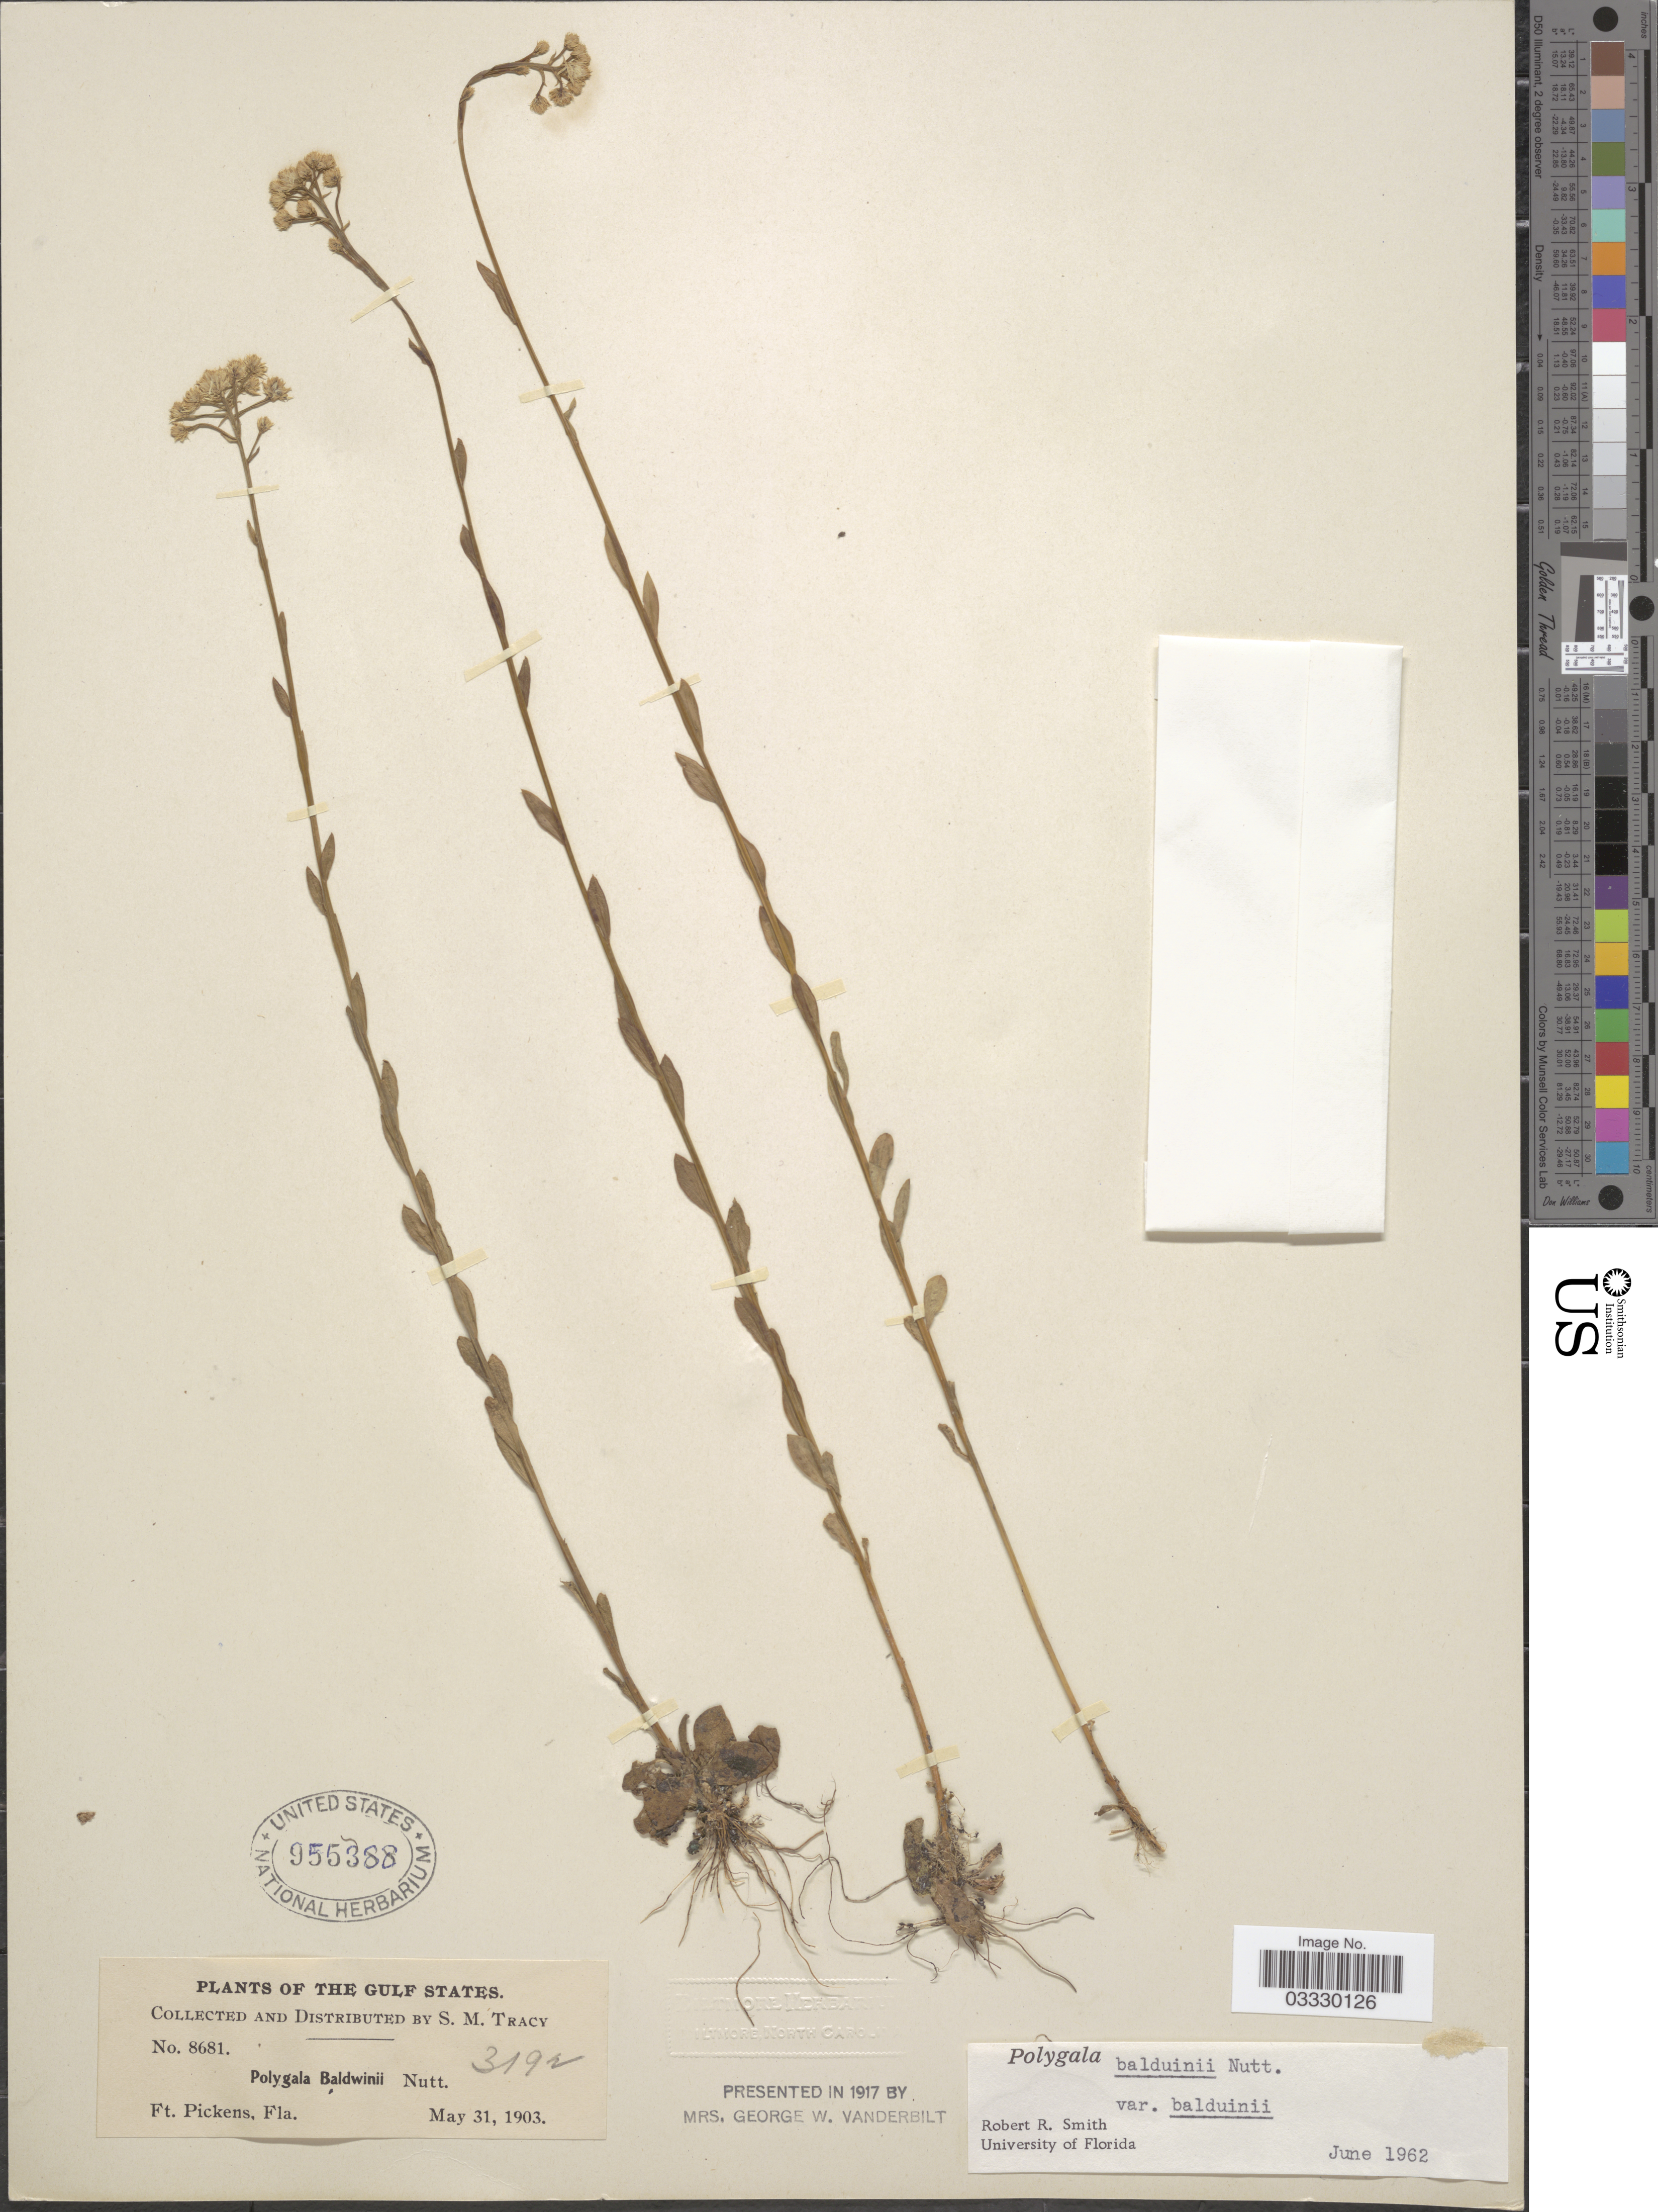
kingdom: Plantae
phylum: Tracheophyta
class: Magnoliopsida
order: Fabales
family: Polygalaceae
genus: Polygala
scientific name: Polygala balduinii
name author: Nutt.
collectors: S. M. Tracy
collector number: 8681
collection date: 1903-05-31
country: United States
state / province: Florida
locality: The Gulf States. Ft. Pickens.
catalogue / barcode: US 955388